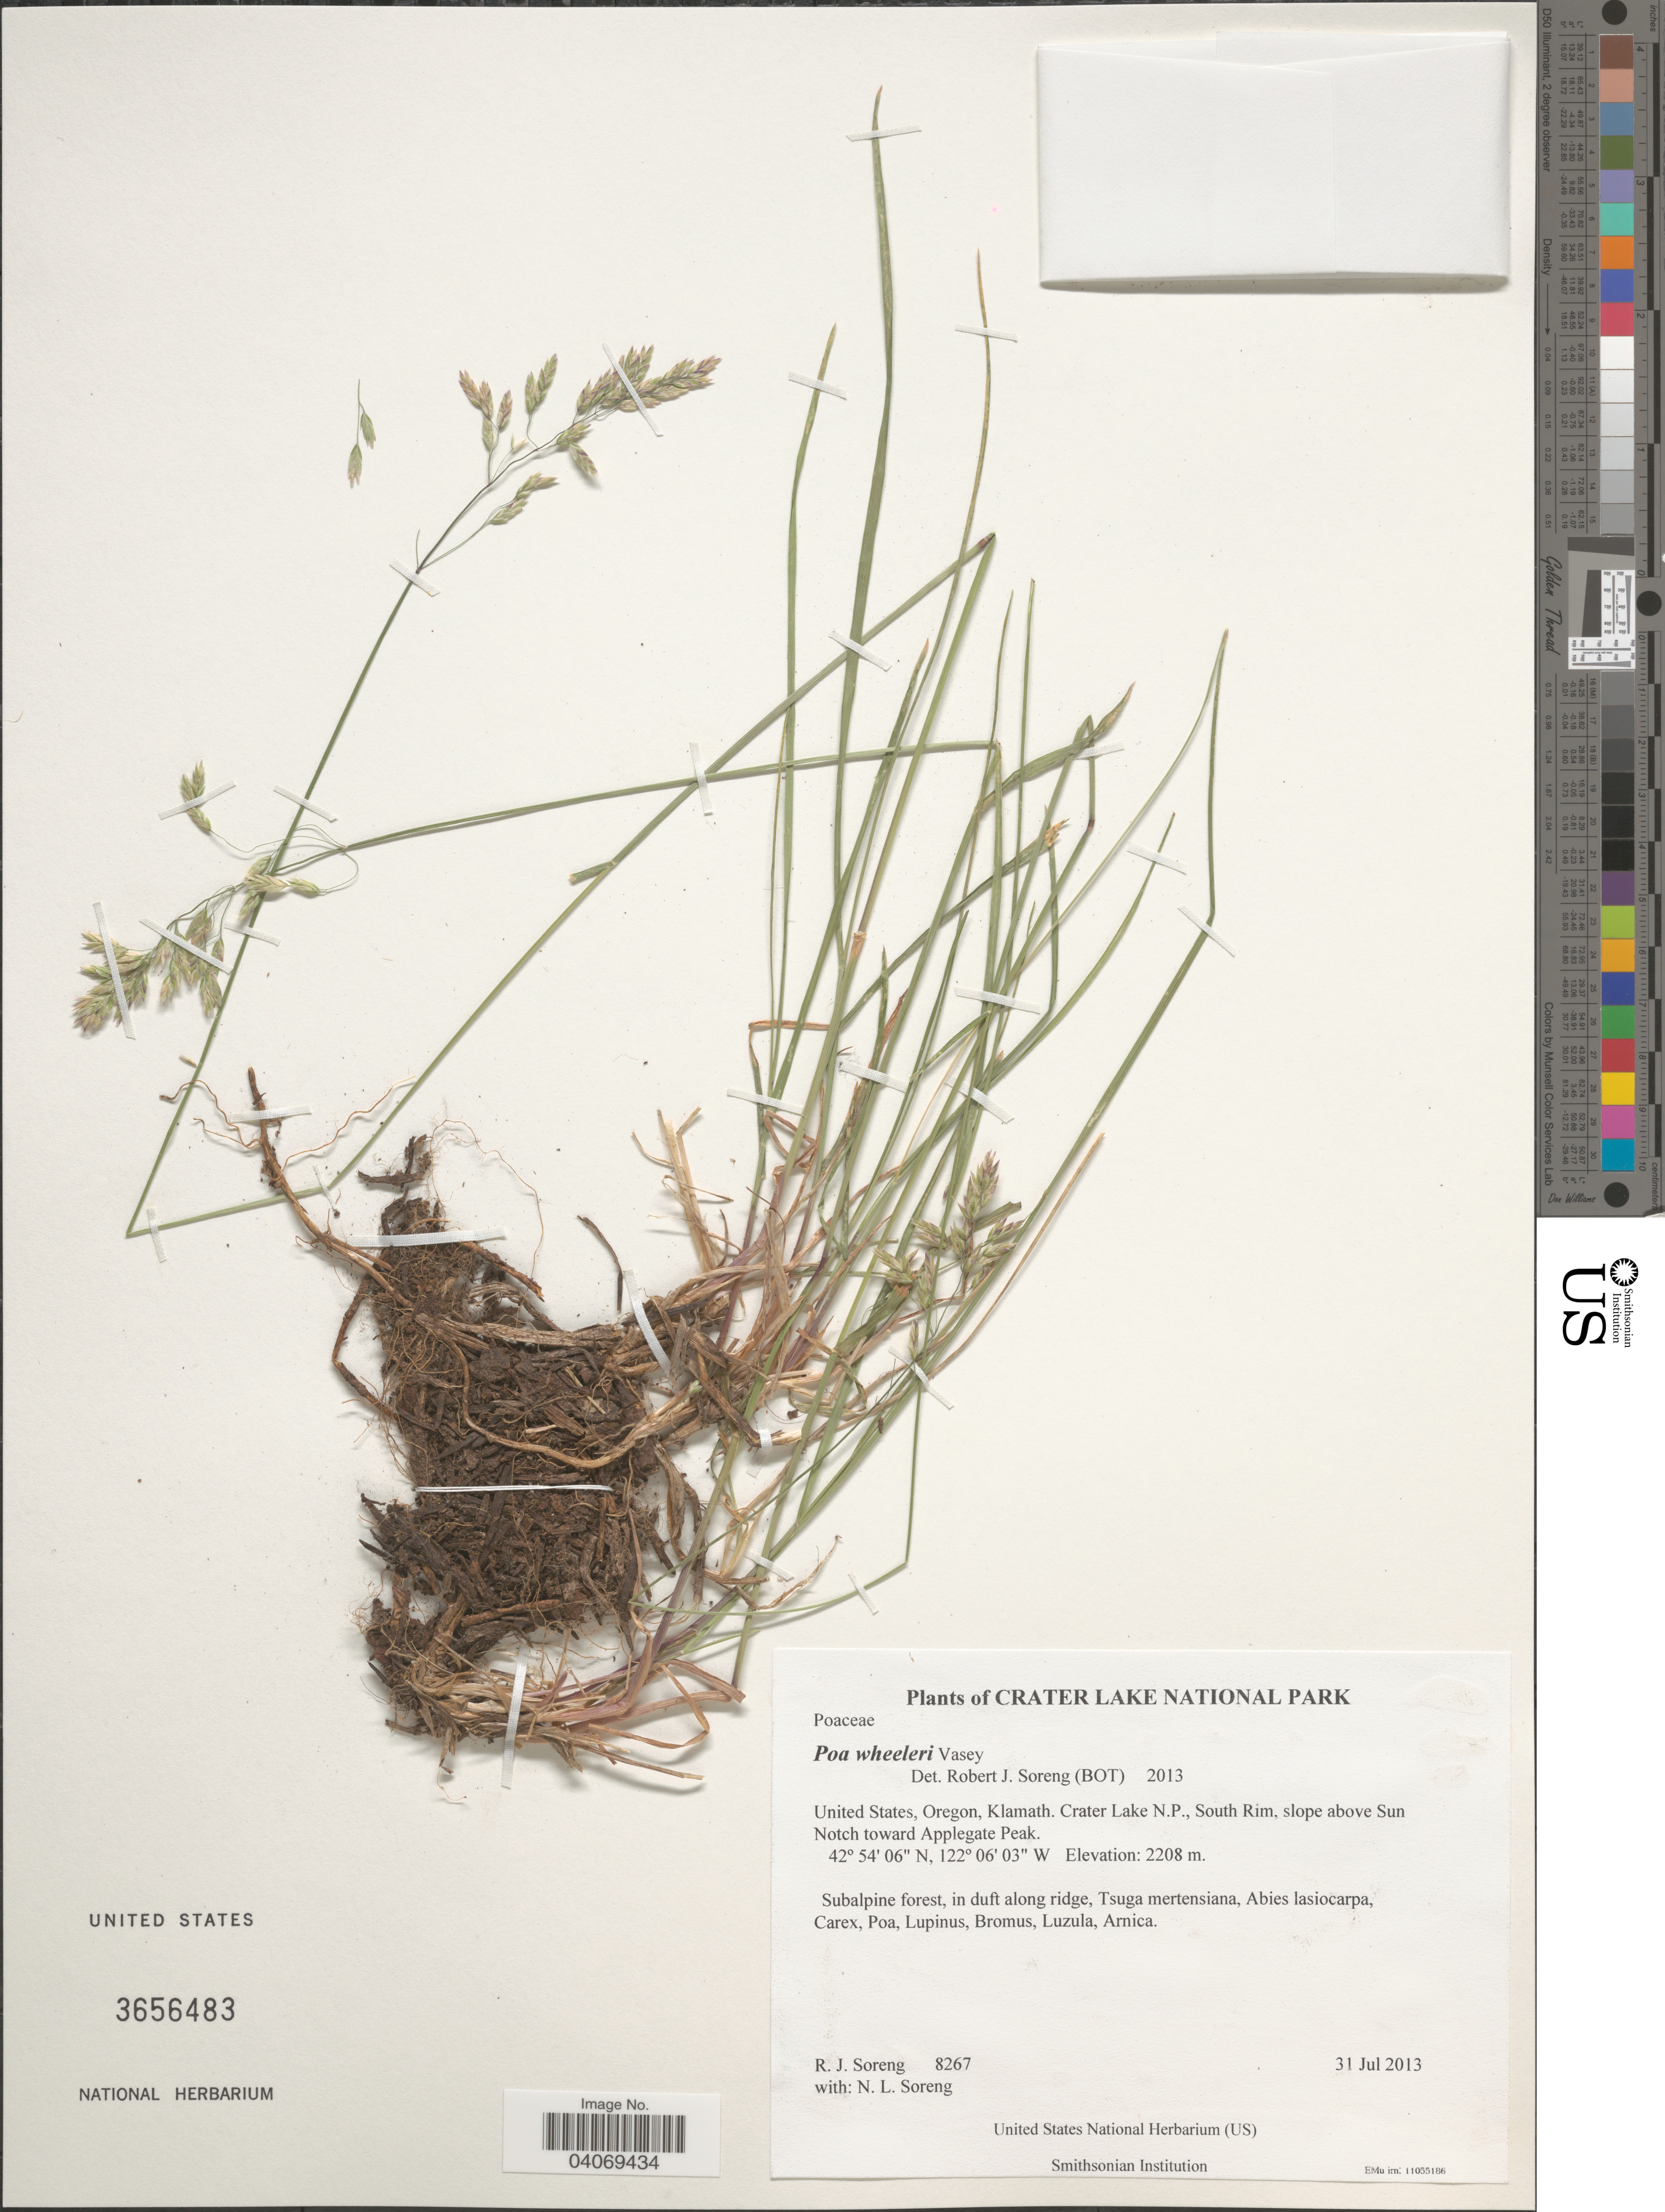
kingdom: Plantae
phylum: Tracheophyta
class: Liliopsida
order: Poales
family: Poaceae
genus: Poa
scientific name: Poa wheeleri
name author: Vasey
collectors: R. J. Soreng & N. L. Soreng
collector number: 8267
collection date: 2013-07-31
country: United States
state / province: Oregon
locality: Crater Lake National Park. Klamath. Crater Lake N.P., South Rim, slope above Sun Notch toward Applegate Peak.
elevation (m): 2208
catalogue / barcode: US 3656483